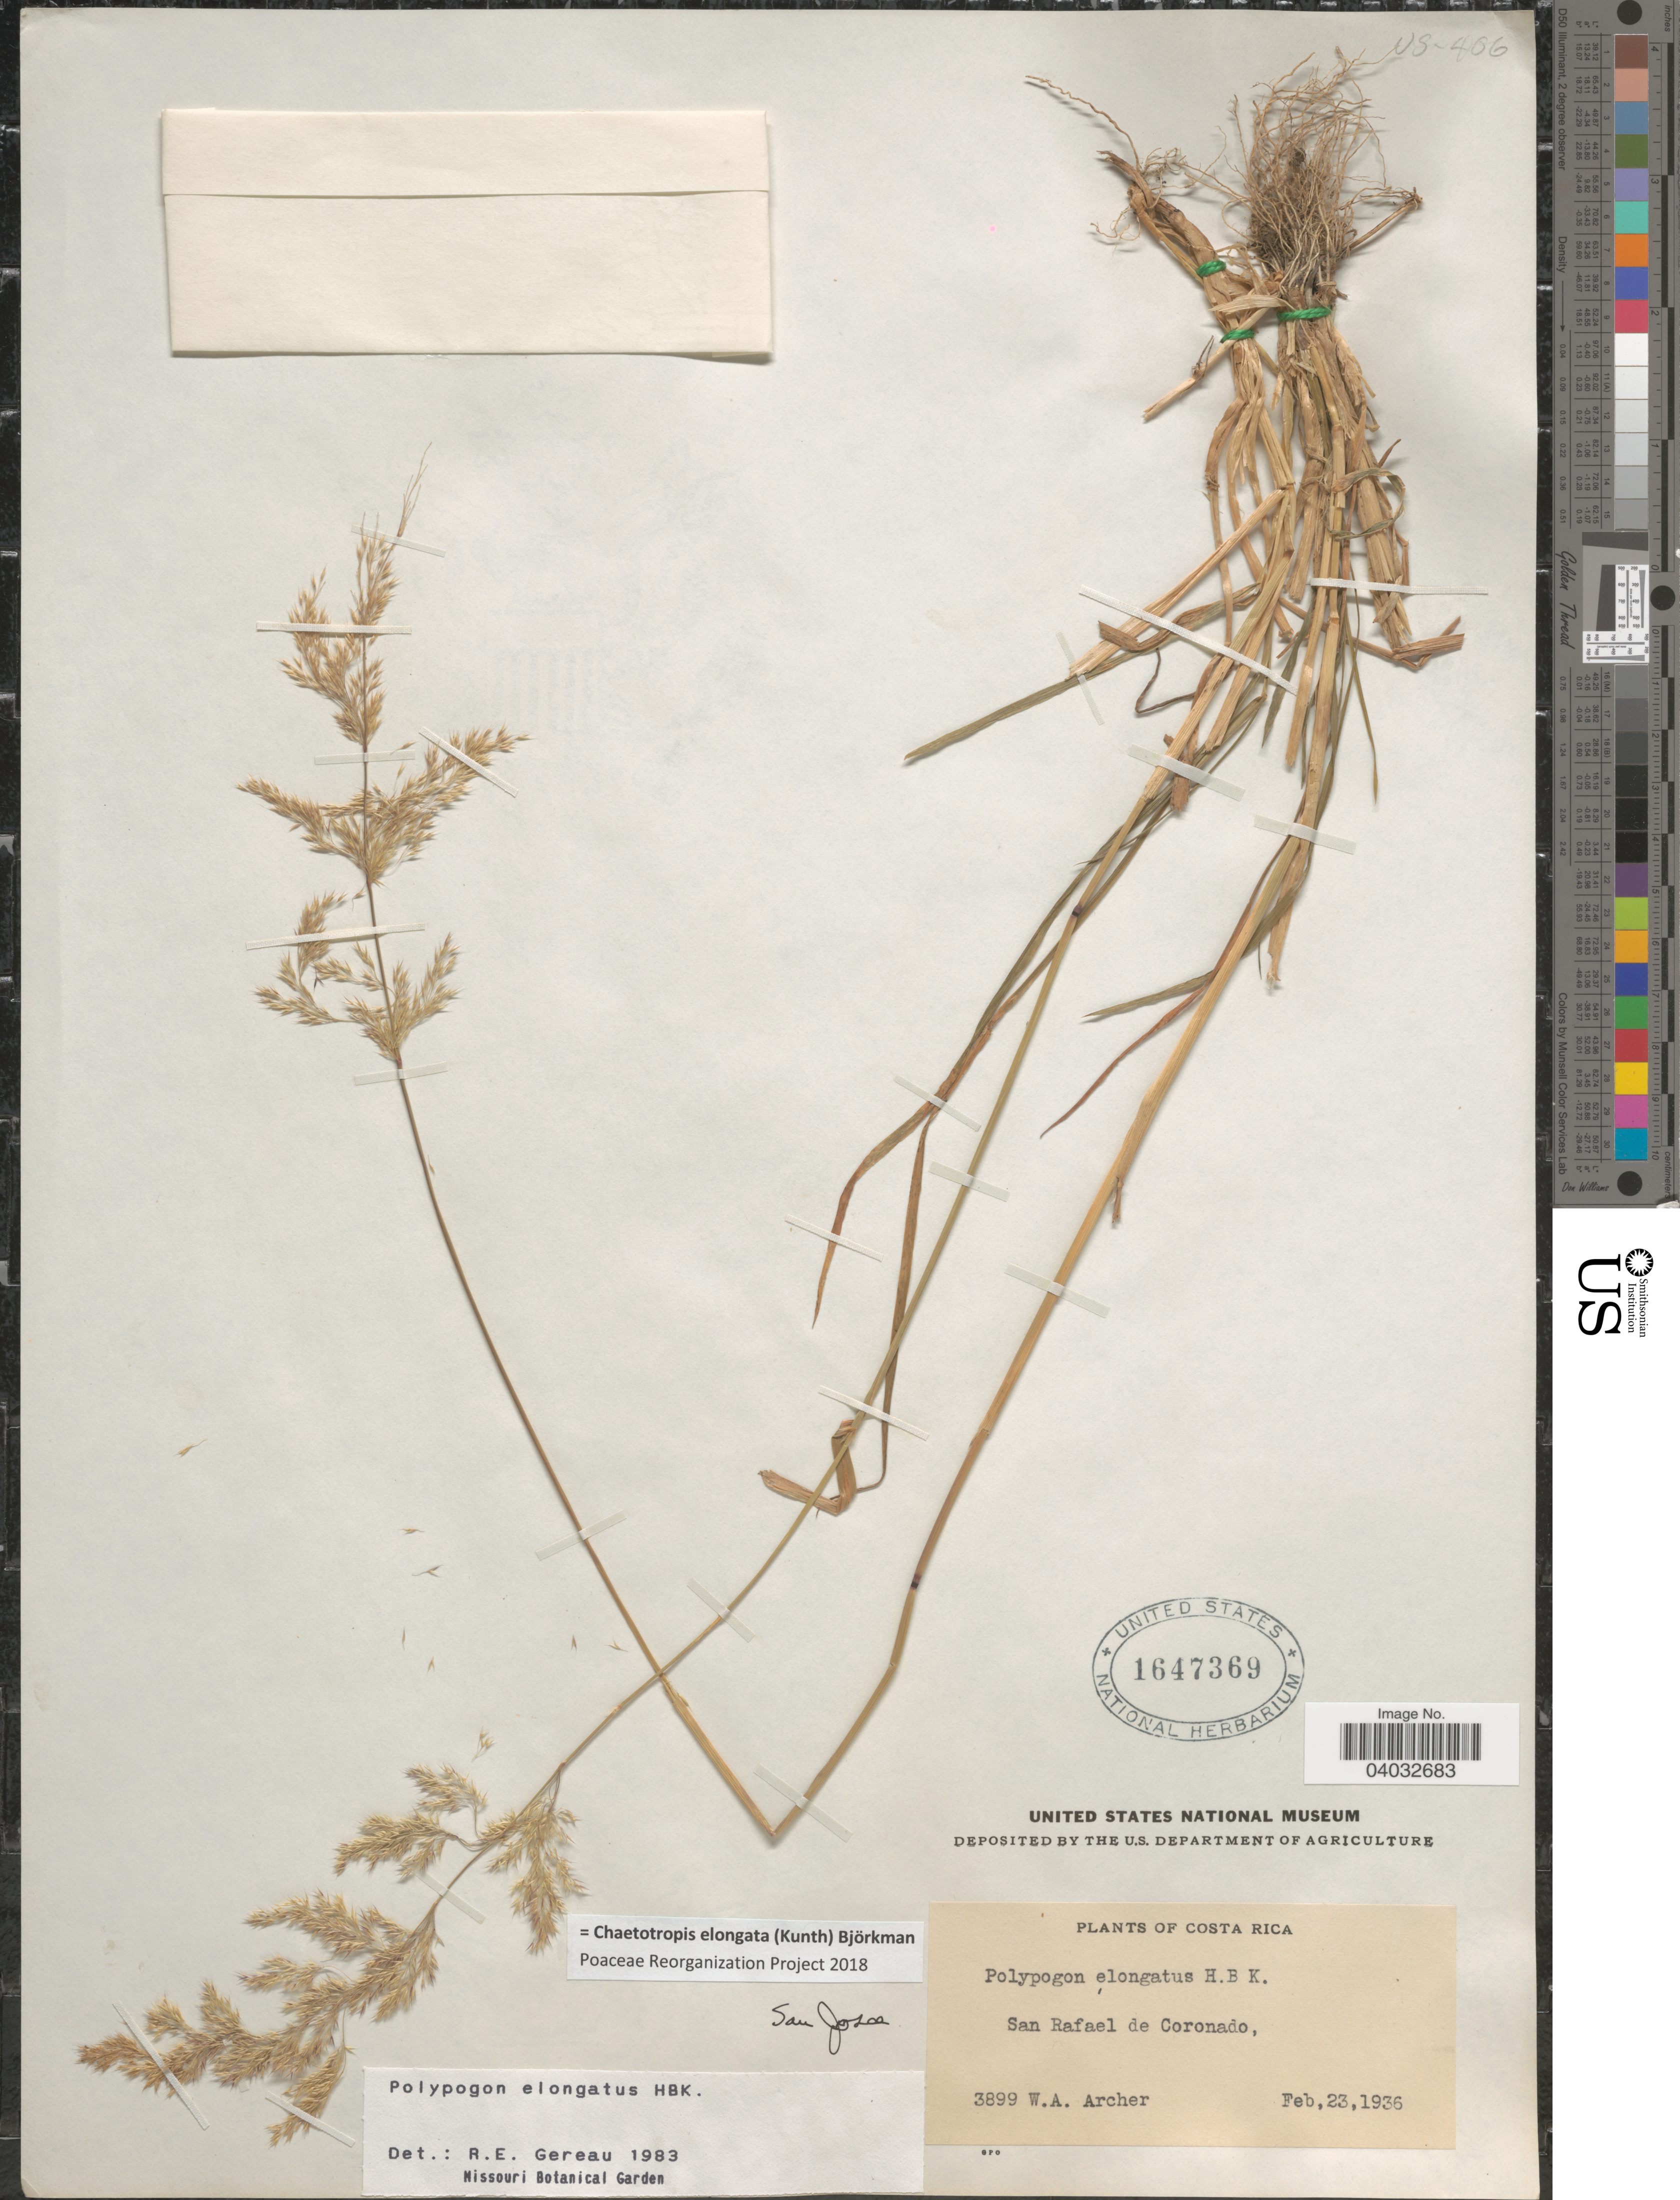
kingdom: Plantae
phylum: Tracheophyta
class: Liliopsida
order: Poales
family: Poaceae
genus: Chaetotropis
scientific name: Chaetotropis elongata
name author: (Kunth) Björkman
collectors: W. Archer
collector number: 3899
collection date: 1936-02-23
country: Costa Rica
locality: San Rafael de Coronado.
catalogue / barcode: US 1647369